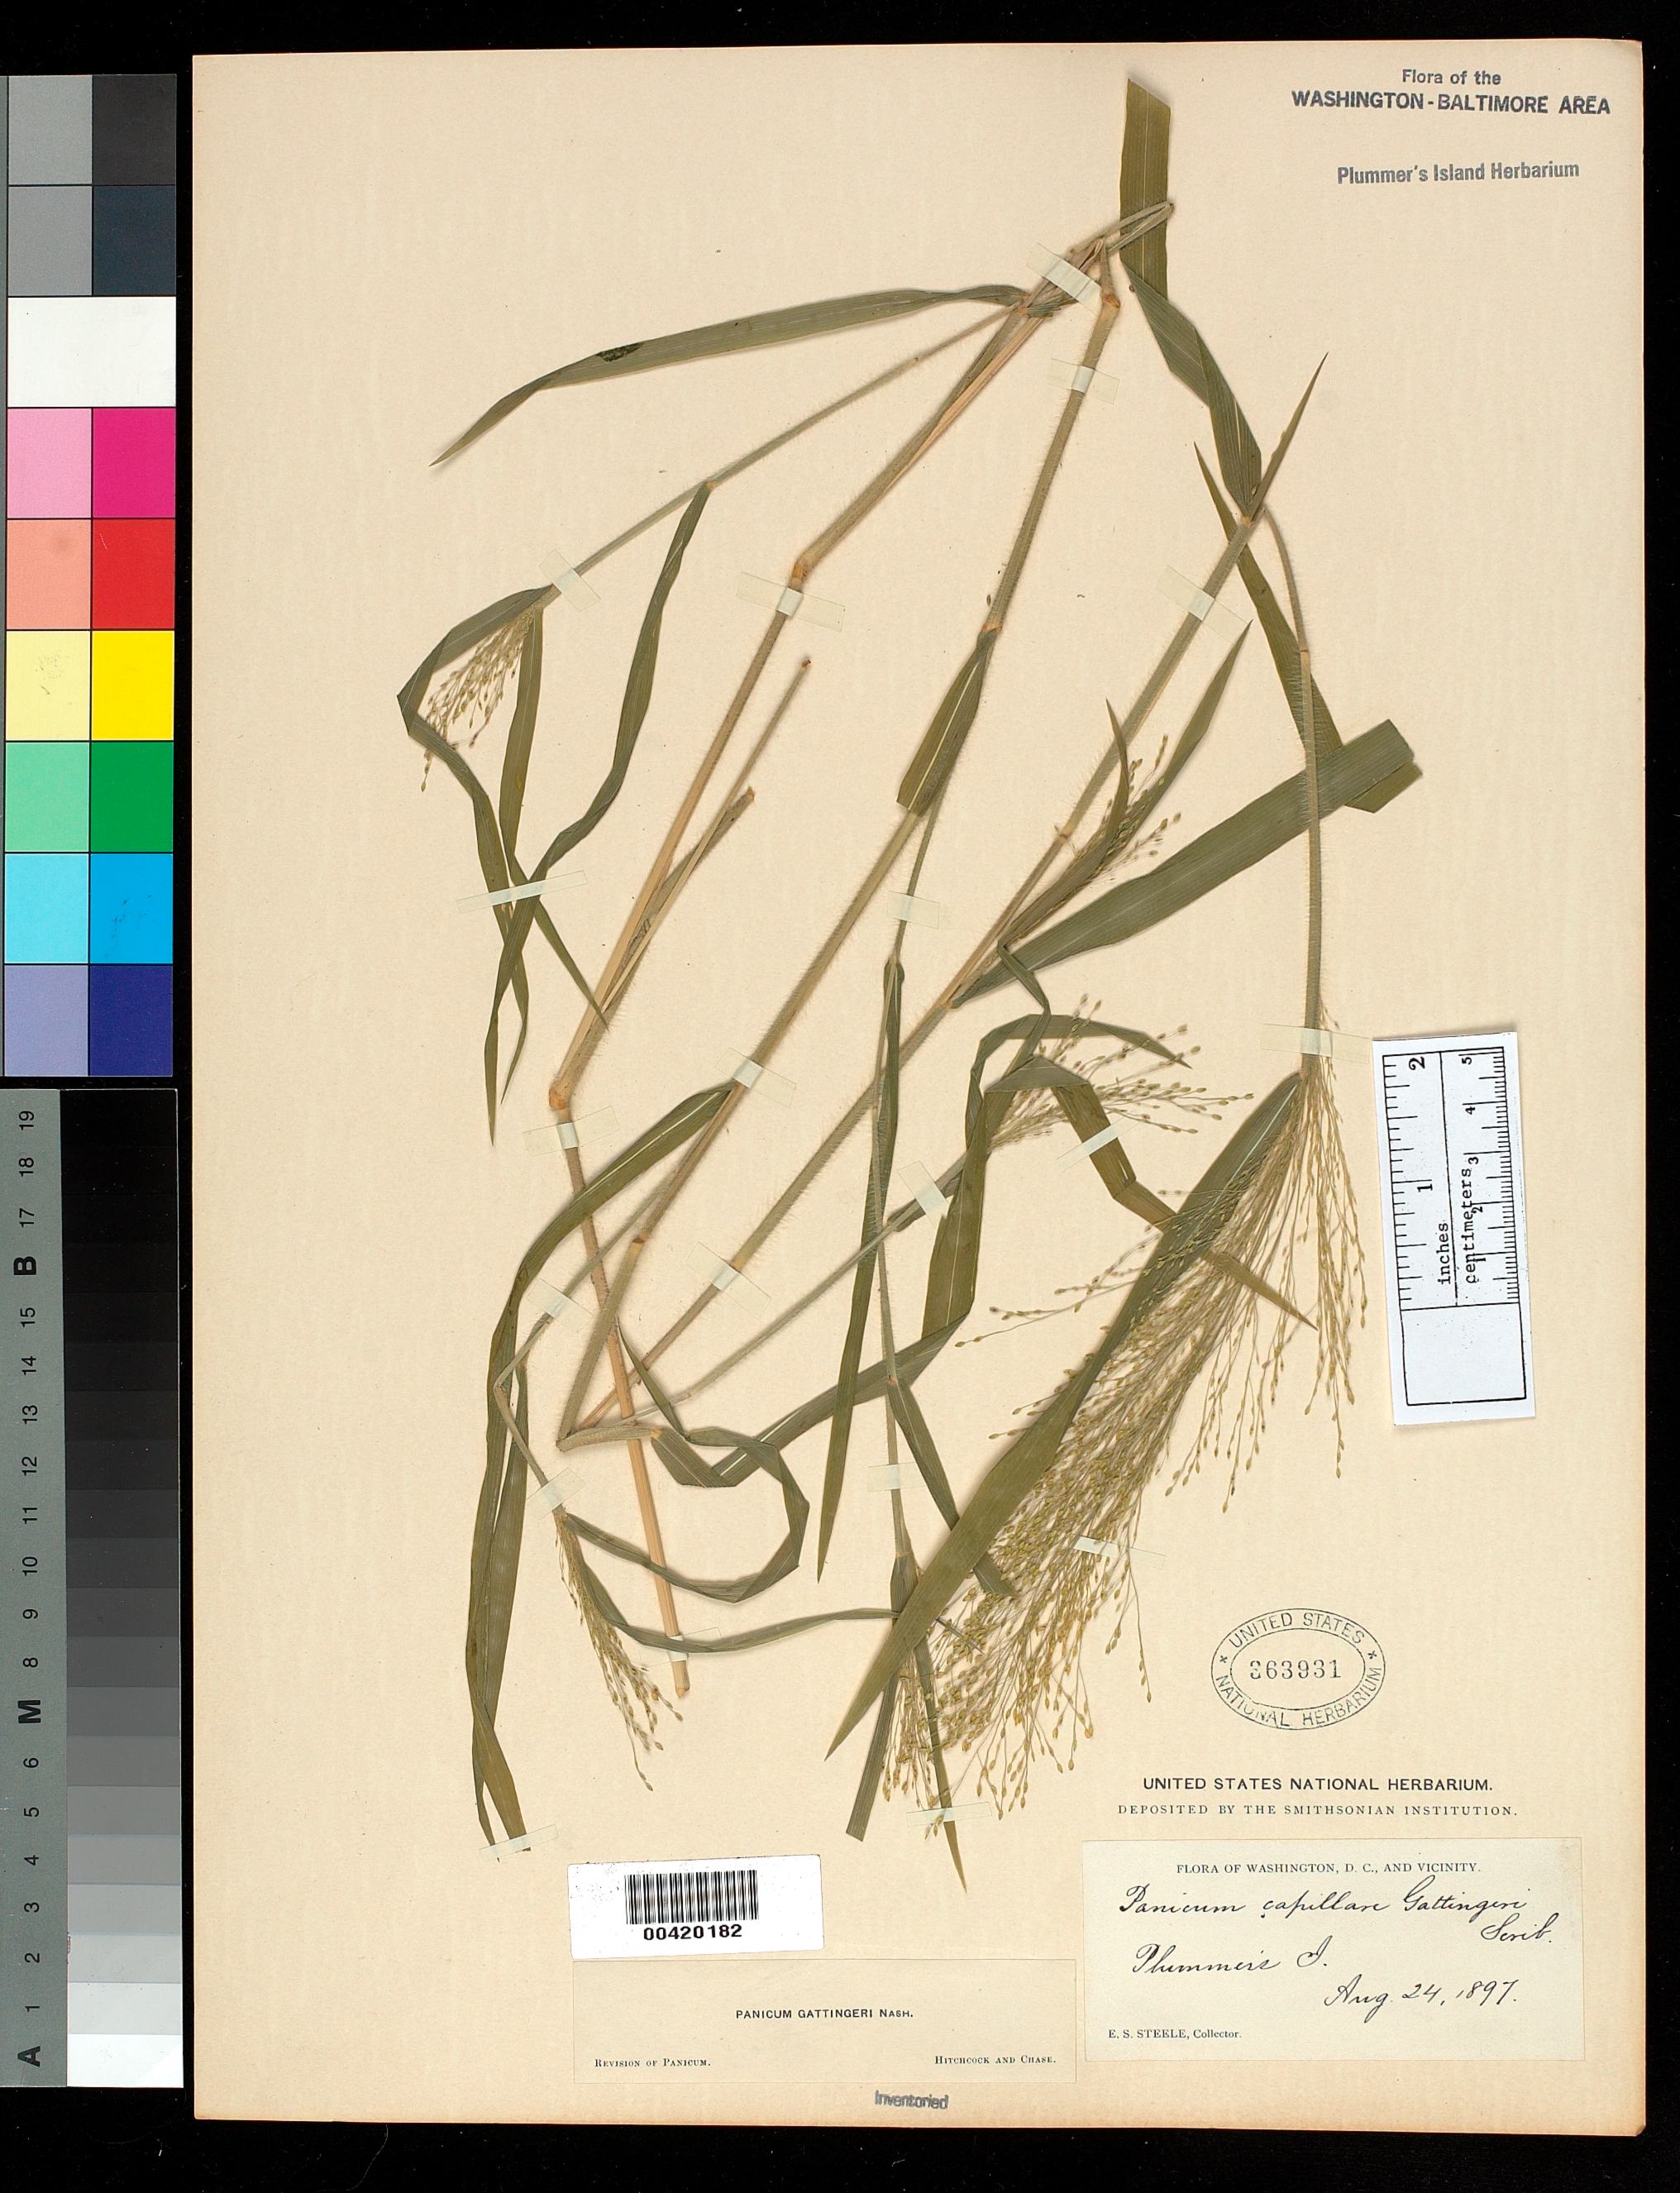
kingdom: Plantae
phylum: Tracheophyta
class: Liliopsida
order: Poales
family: Poaceae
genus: Panicum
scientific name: Panicum philadelphicum var. gattingeri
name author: (Nash) Freckmann & Lelong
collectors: E. Steele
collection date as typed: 24 Aug 1897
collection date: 1897-08-24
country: United States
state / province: Maryland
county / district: Montgomery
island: Plummers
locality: Plummer's Island C. & O. Canal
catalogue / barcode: US 363931